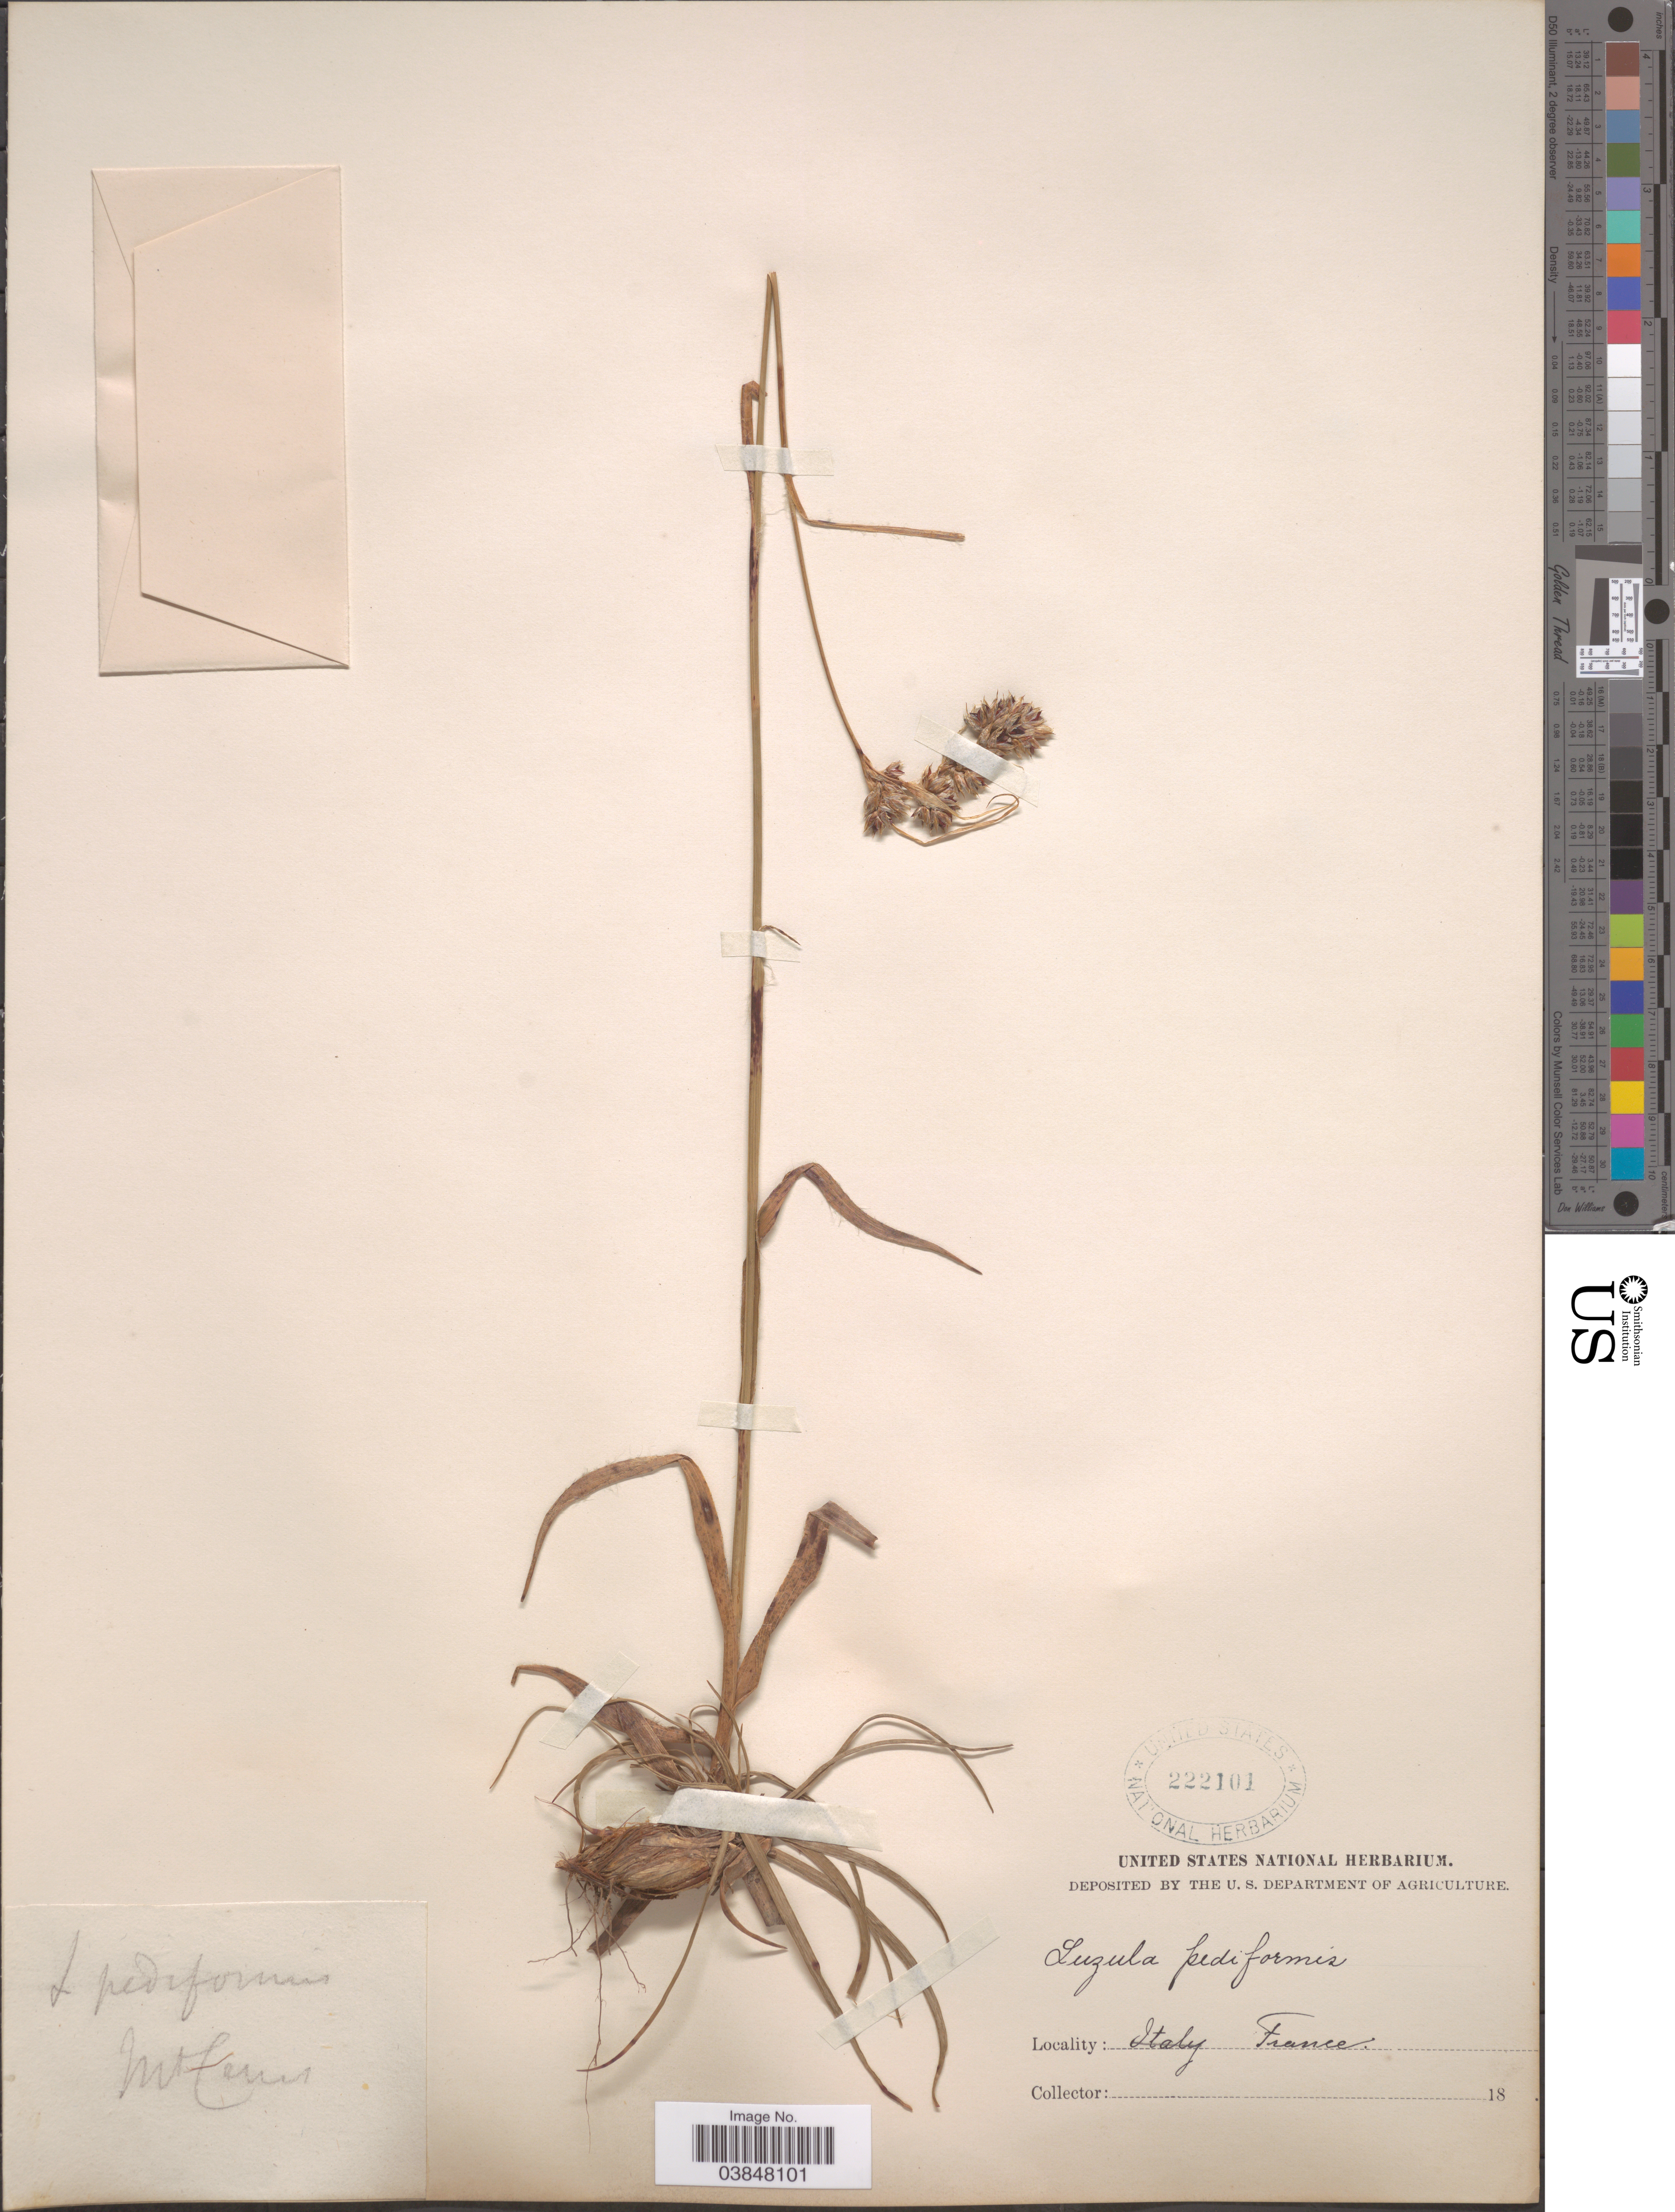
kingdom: Plantae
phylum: Tracheophyta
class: Liliopsida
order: Poales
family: Juncaceae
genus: Luzula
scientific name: Luzula nutans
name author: Duval-Jouve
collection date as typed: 18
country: France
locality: Mt. Cenis.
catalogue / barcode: US 222101